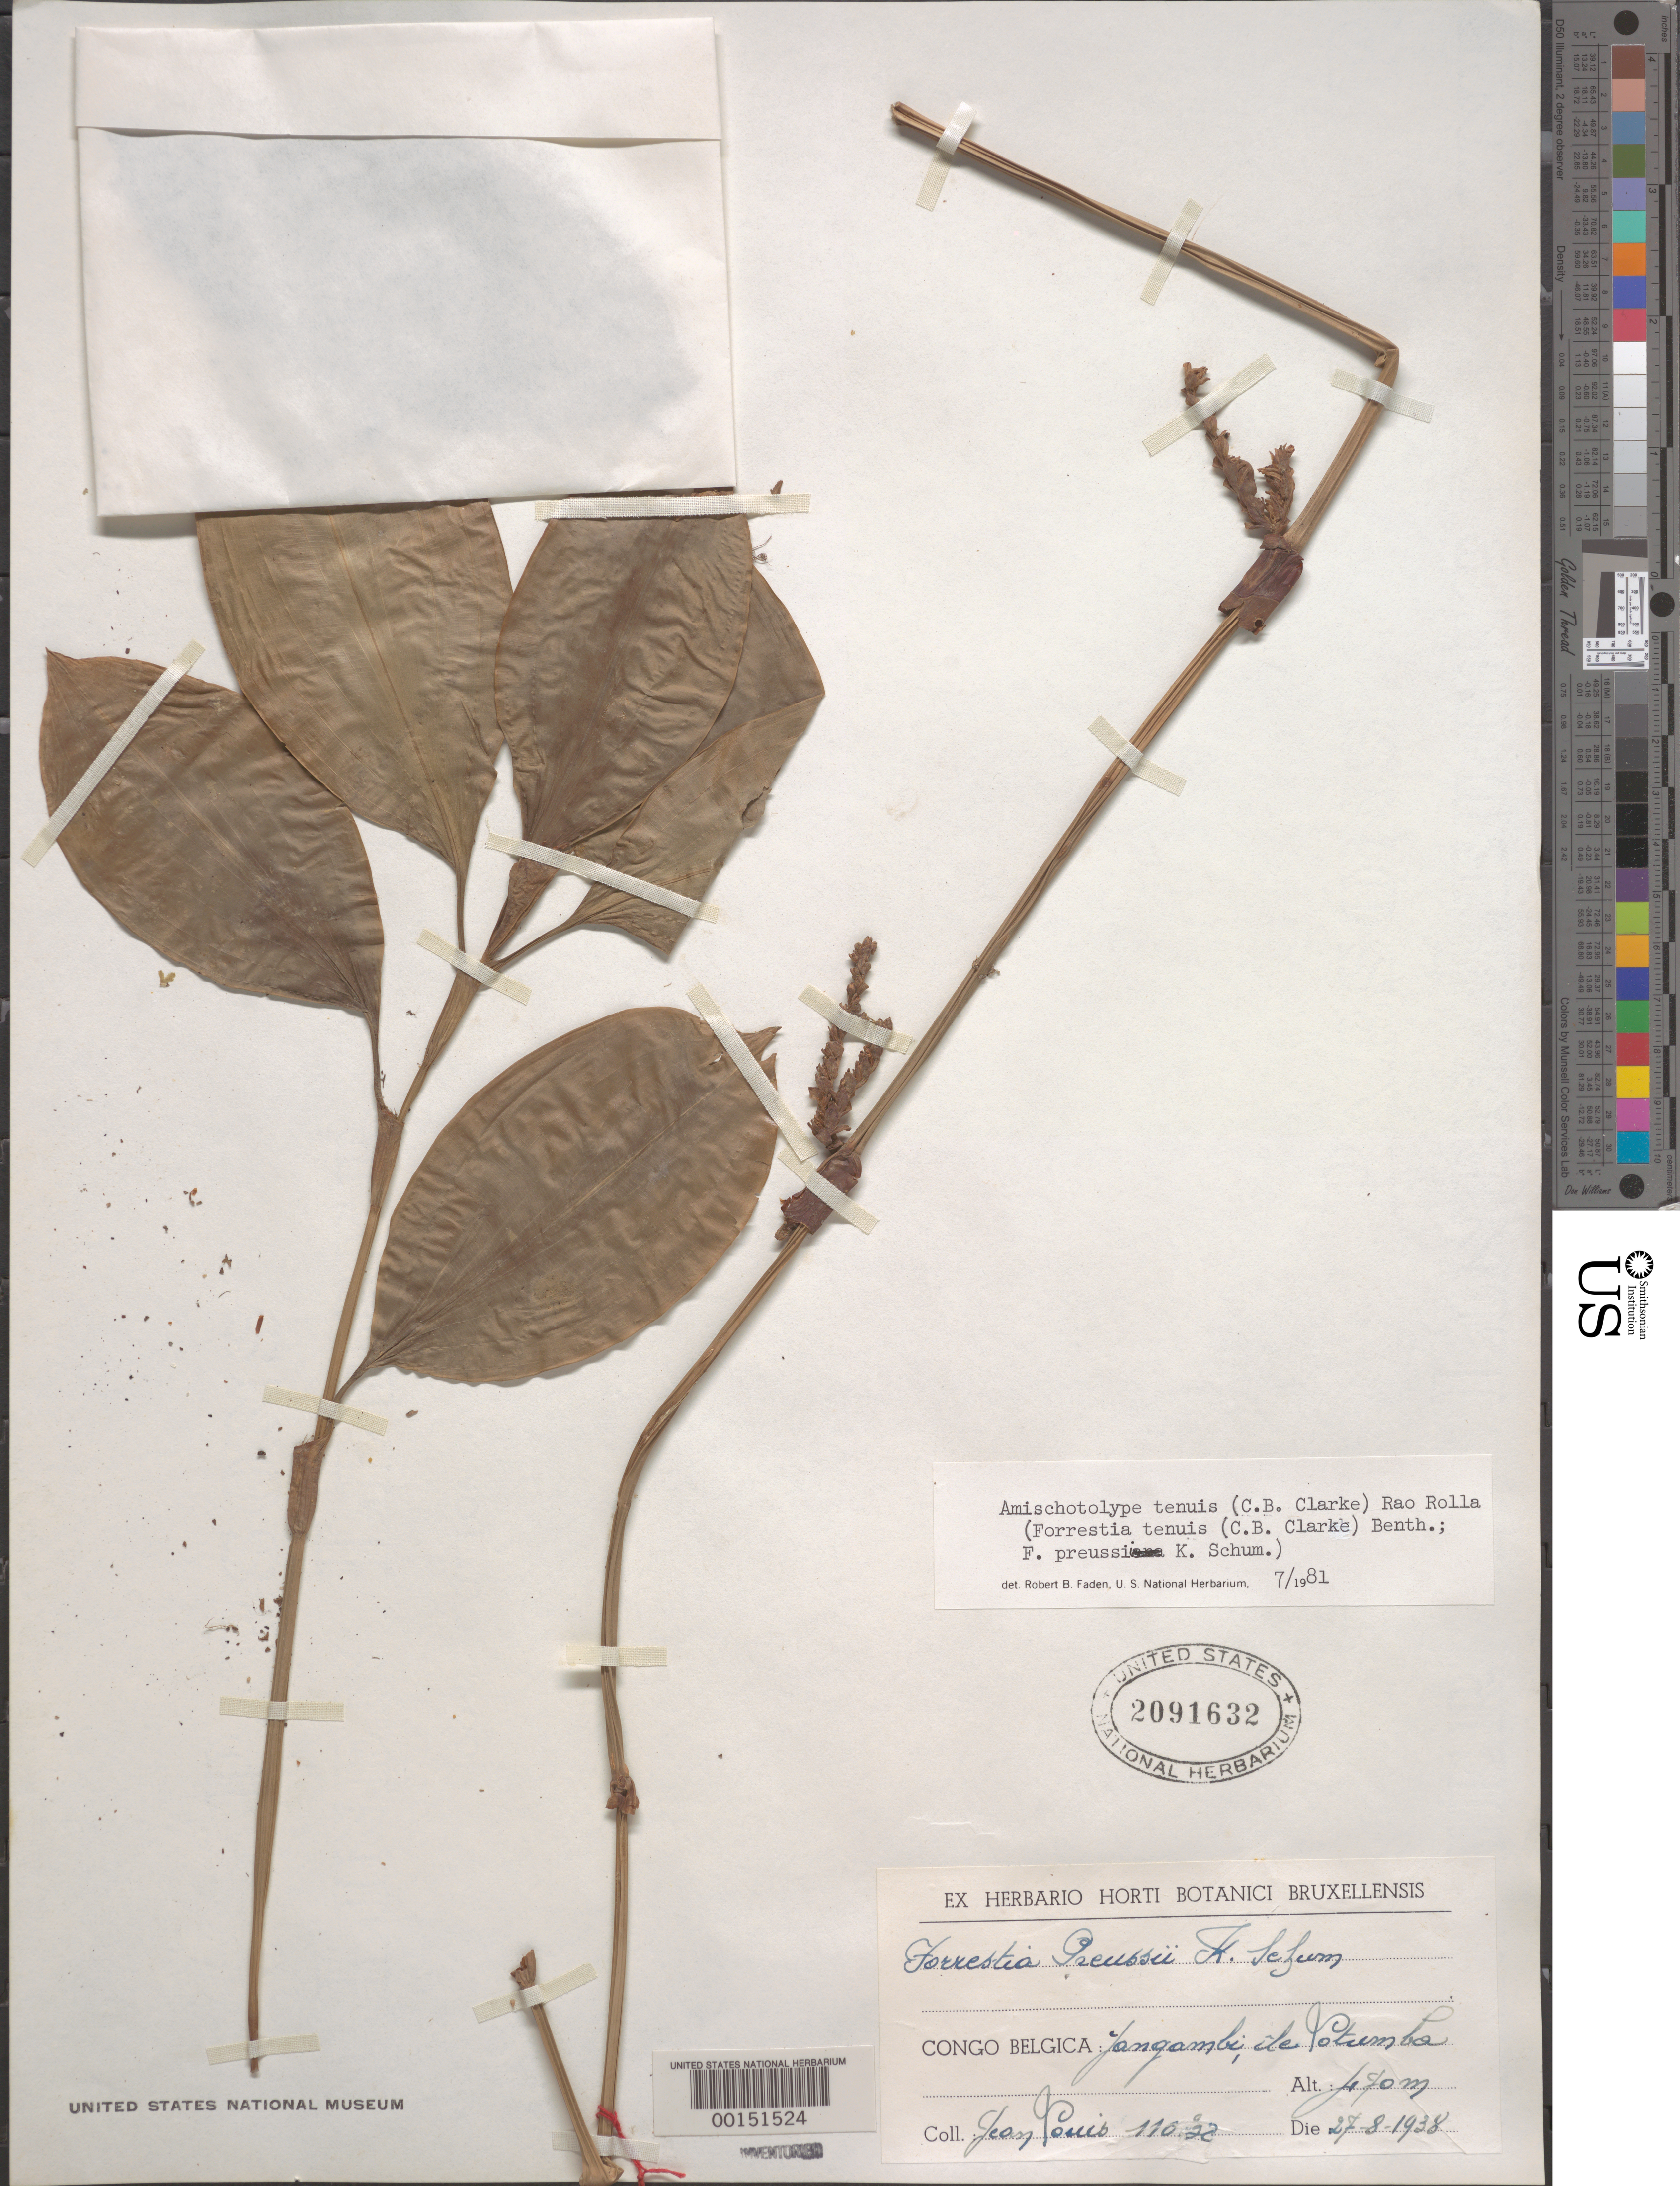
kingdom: Plantae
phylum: Tracheophyta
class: Liliopsida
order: Commelinales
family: Commelinaceae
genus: Amischotolype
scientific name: Amischotolype tenuis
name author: (C.B. Clarke) R.S. Rao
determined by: Faden, Robert B., (US), Smithsonian Institution - National Museum of Natural History (UNITED STATES)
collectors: J. Louis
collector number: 11622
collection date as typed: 27 Aug 1938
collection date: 1938-08-27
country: Congo, Democratic Republic of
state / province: Tshopo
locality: Yangambi, ile totumba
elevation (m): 1070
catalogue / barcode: US 2091632